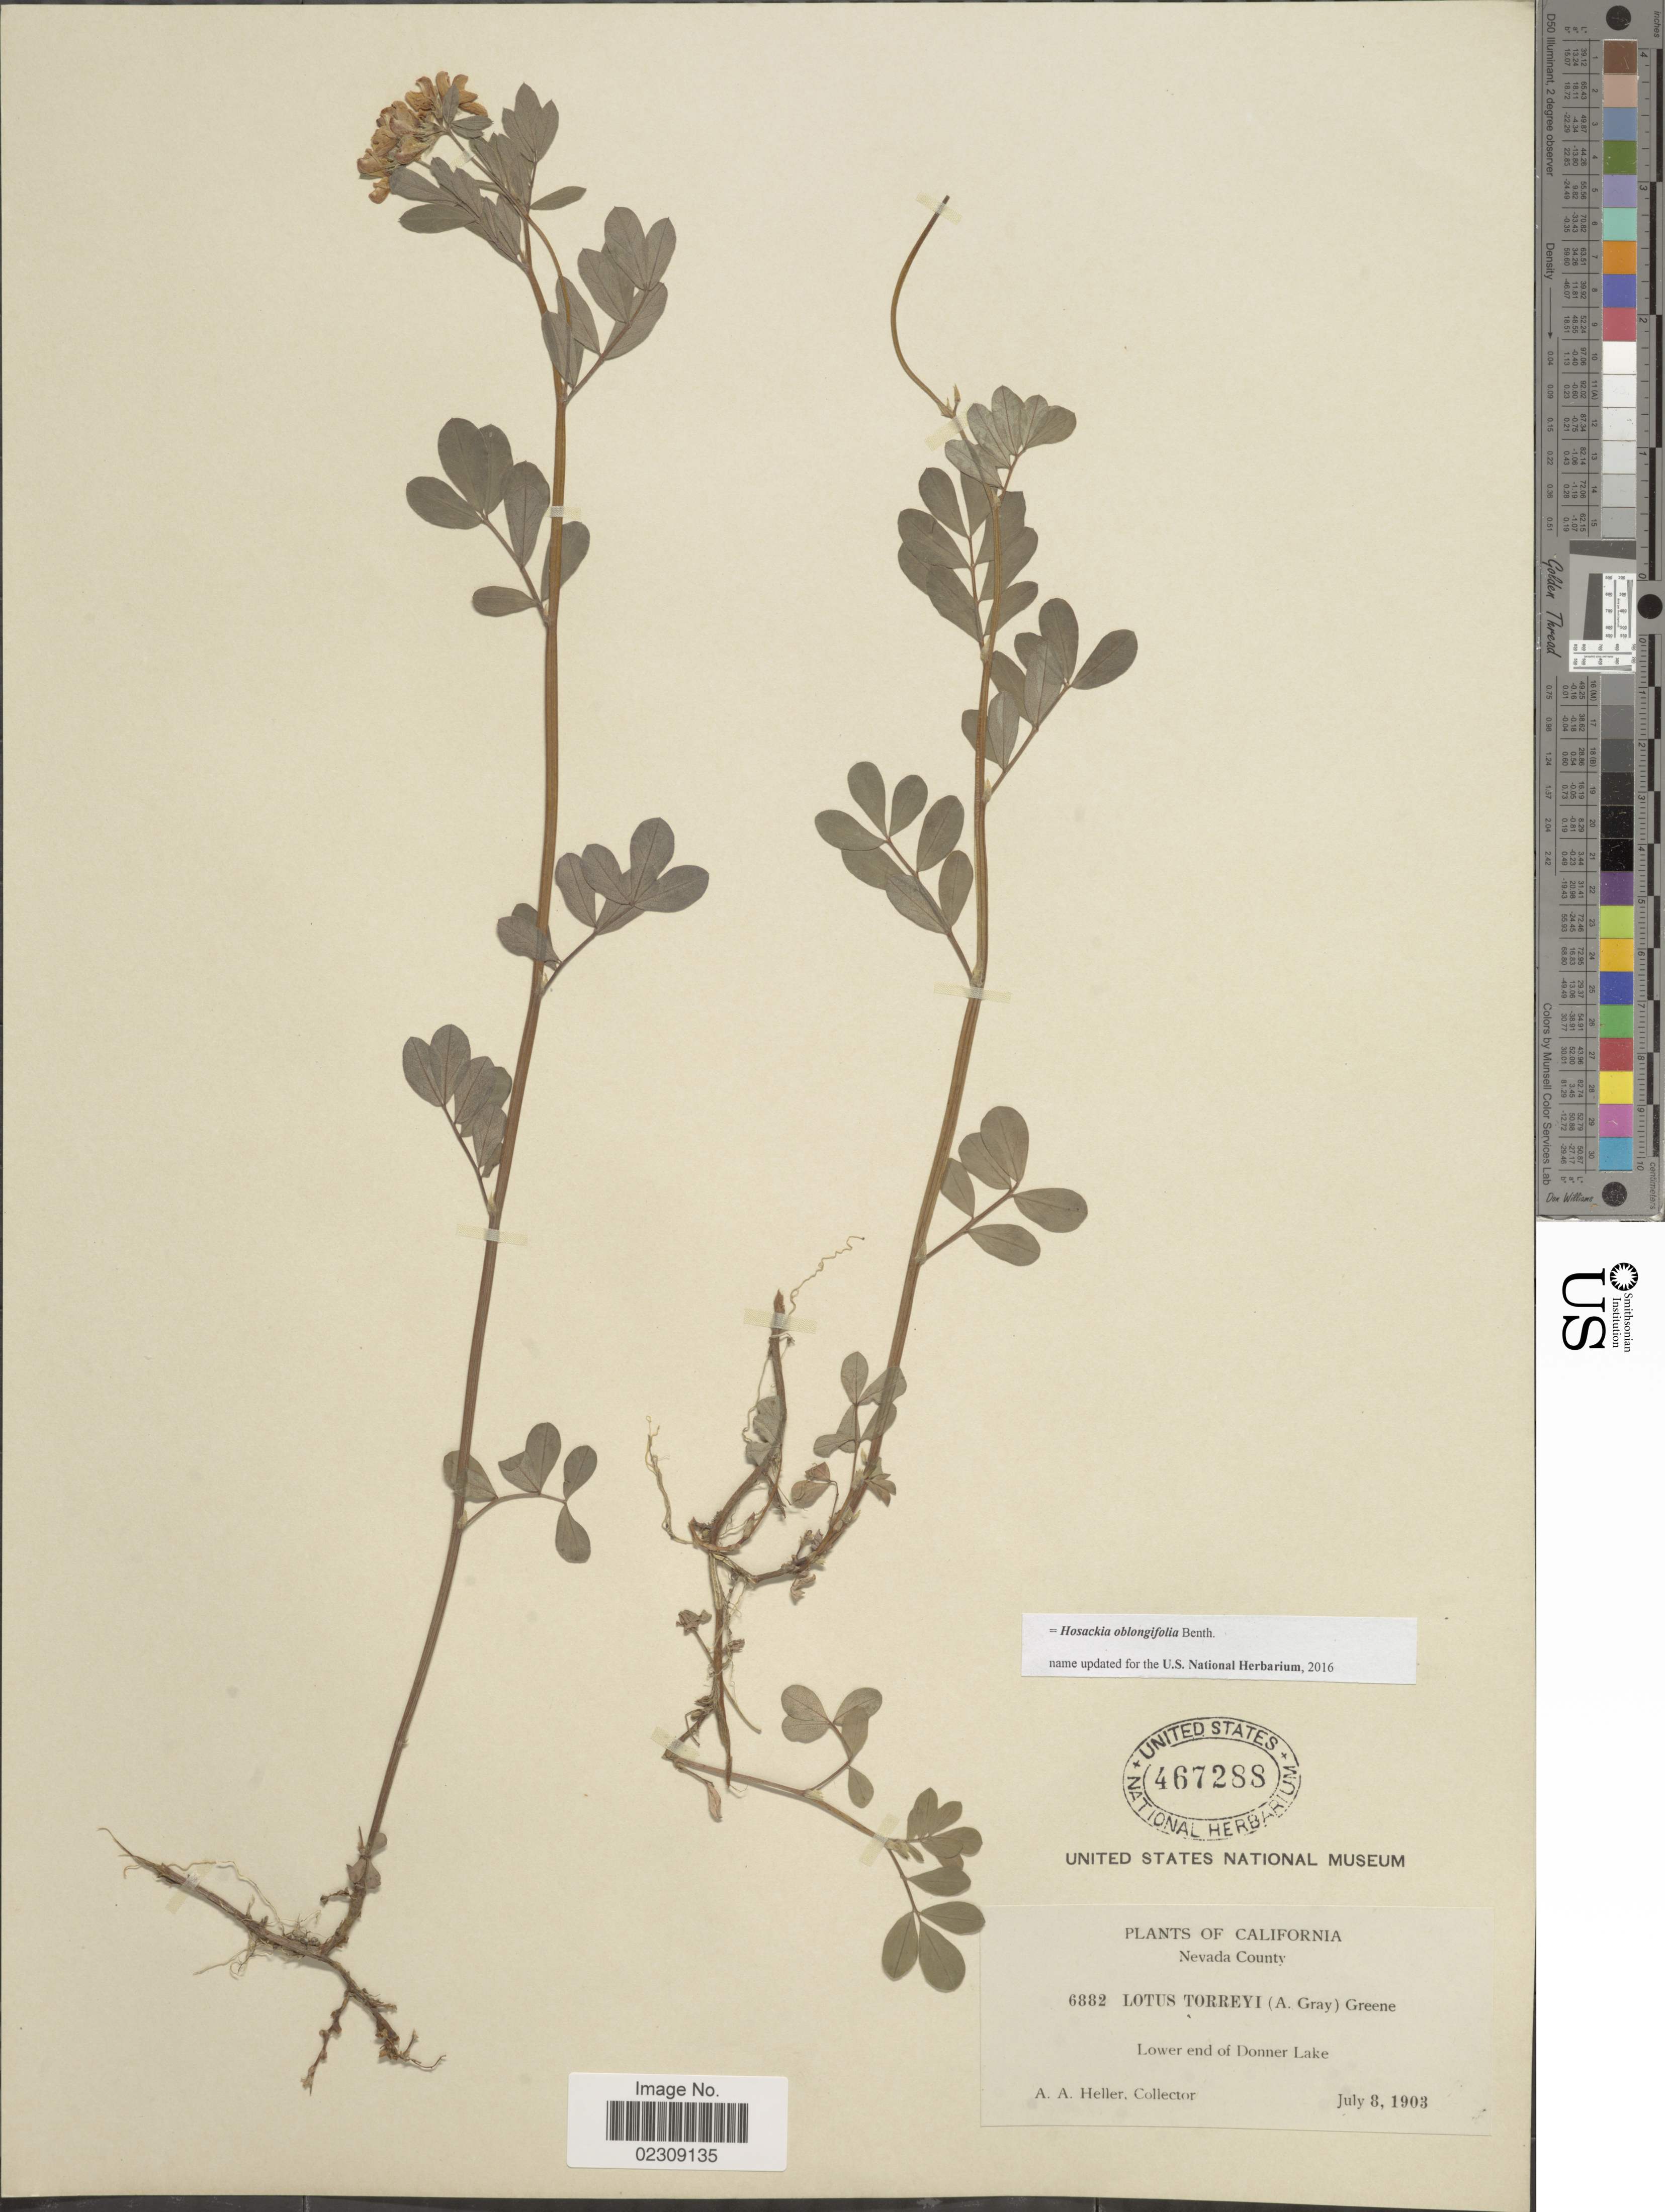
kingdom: Plantae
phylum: Tracheophyta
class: Magnoliopsida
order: Fabales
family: Fabaceae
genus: Hosackia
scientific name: Hosackia oblongifolia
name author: Benth.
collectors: A. A. Heller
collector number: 6882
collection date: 1903-07-08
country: United States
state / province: California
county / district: Nevada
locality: Nevada County, Lower end of Donner Lake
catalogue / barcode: US 467288